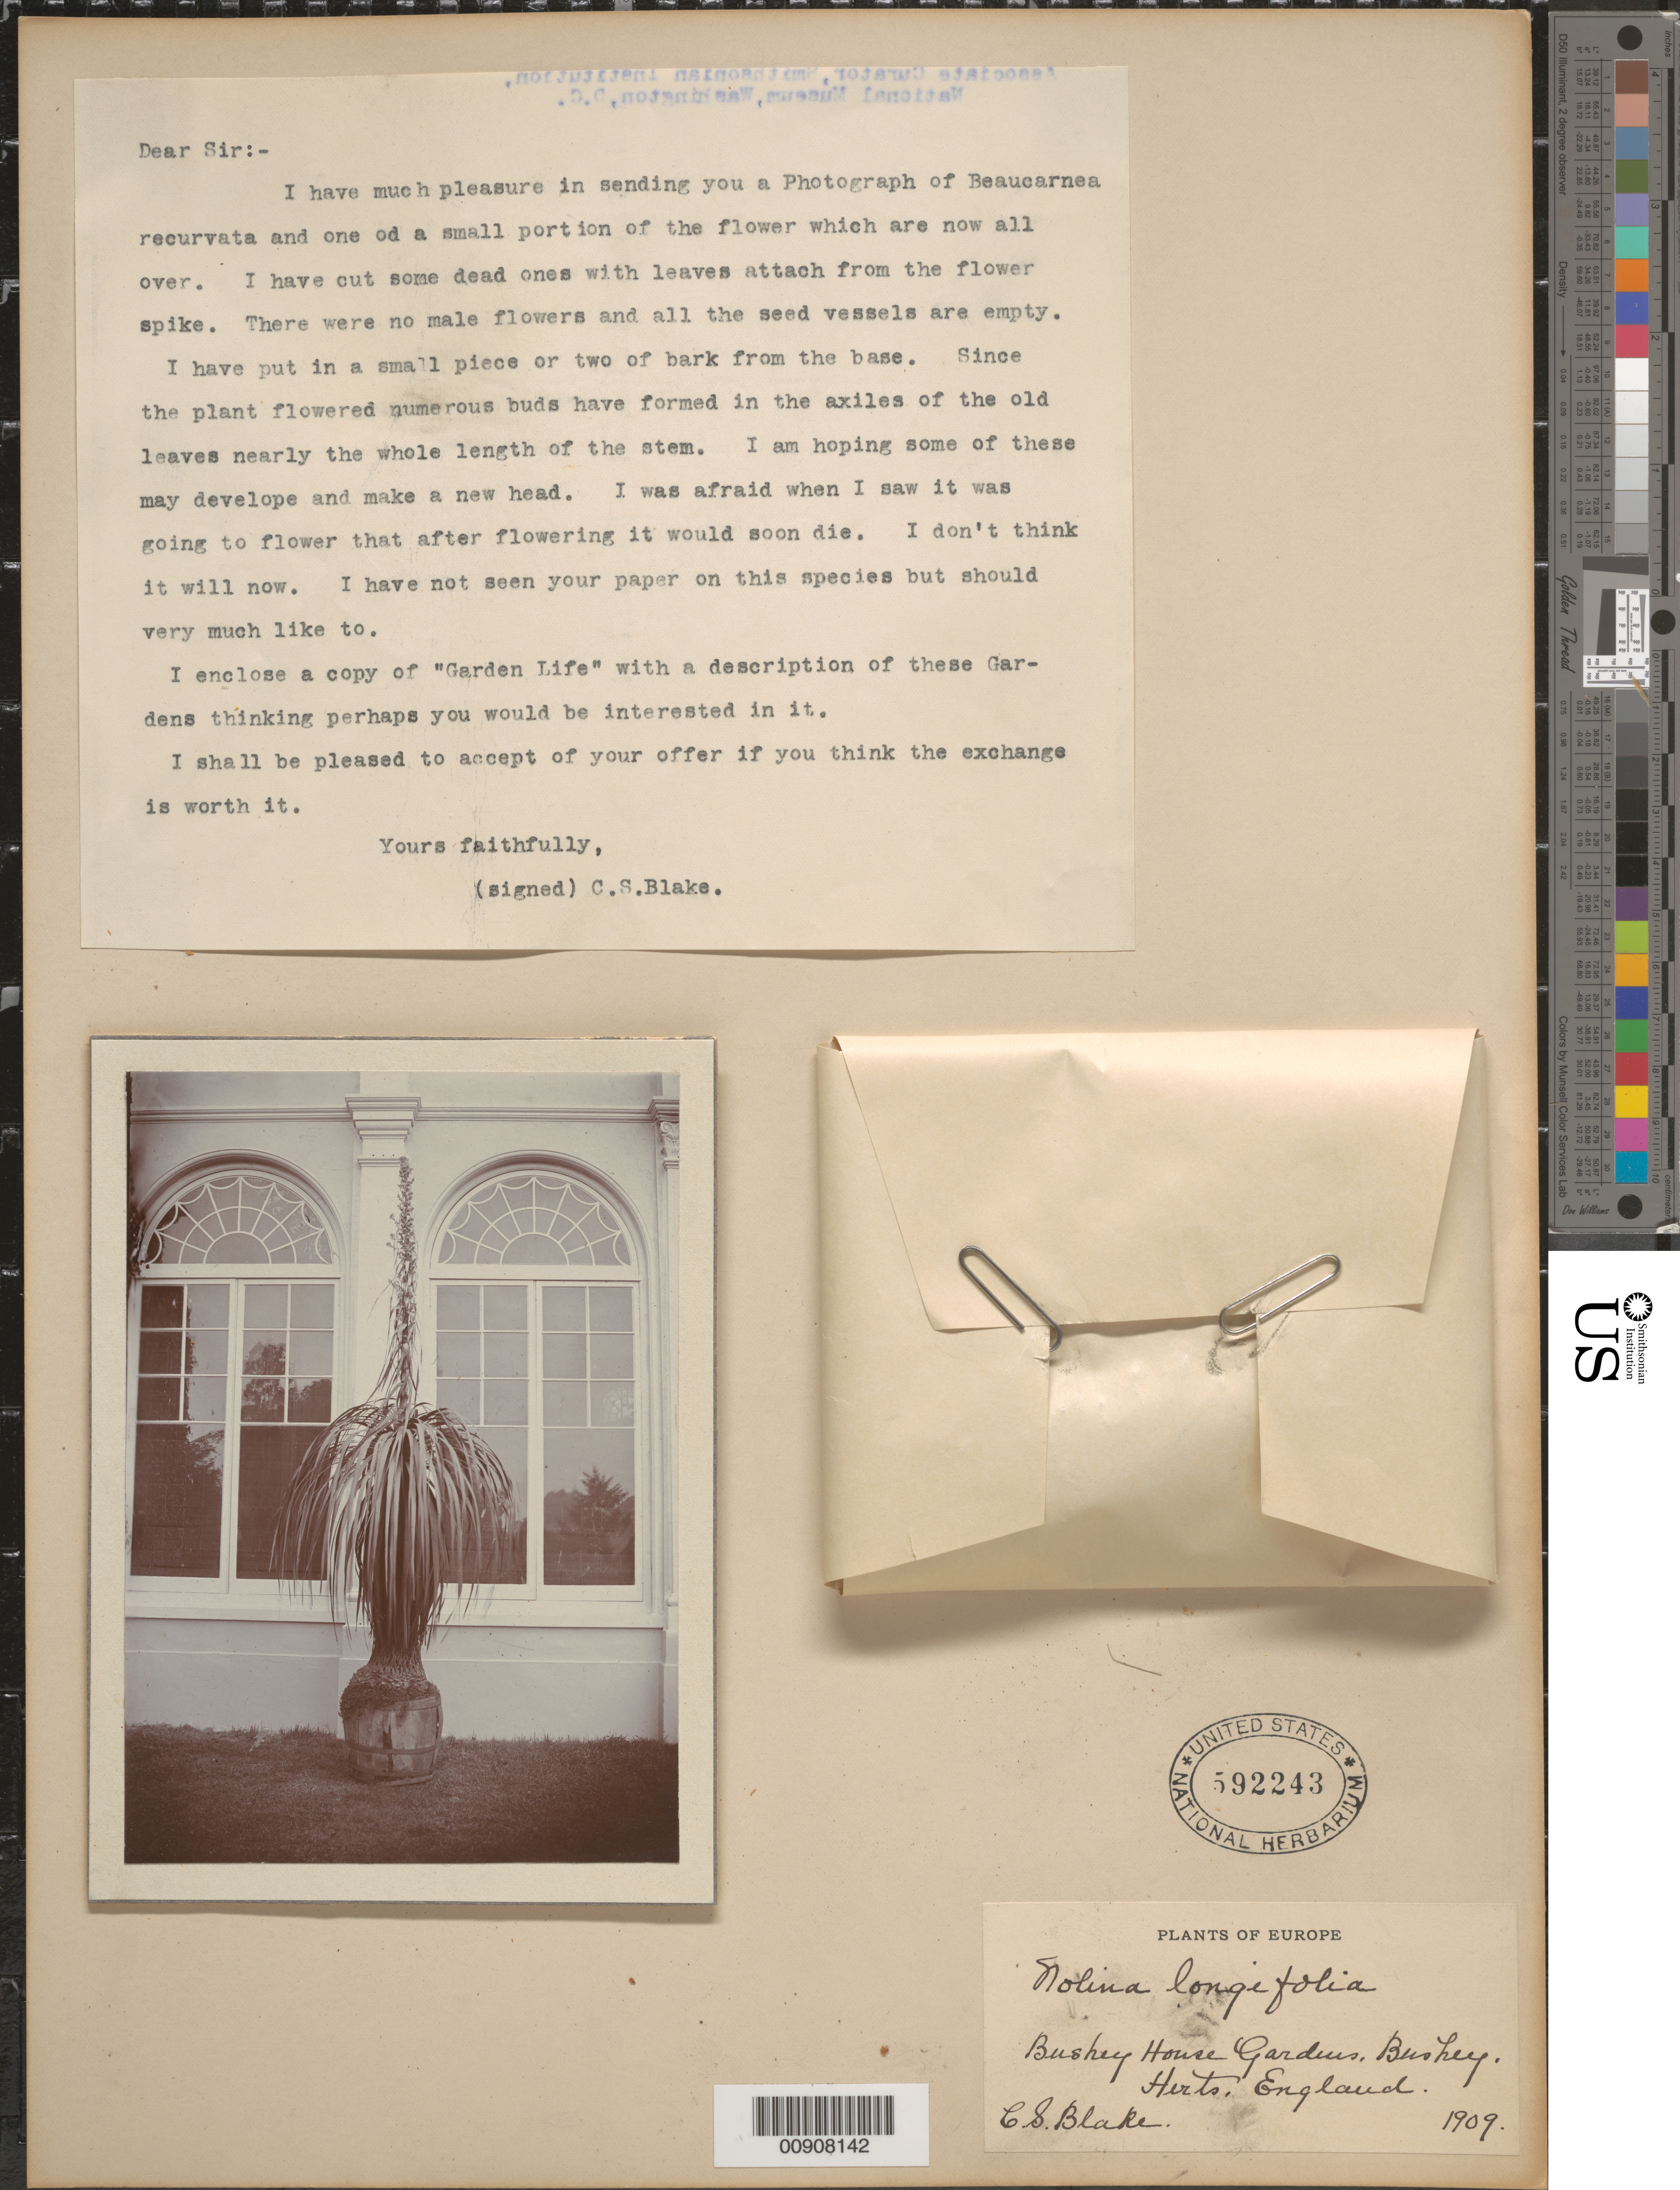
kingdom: Plantae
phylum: Tracheophyta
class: Liliopsida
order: Asparagales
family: Asparagaceae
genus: Nolina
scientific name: Nolina longifolia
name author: (Schult.) J.H. Hemsl.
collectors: Blake, C. S.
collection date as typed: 1909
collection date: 1909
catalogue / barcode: US 592243